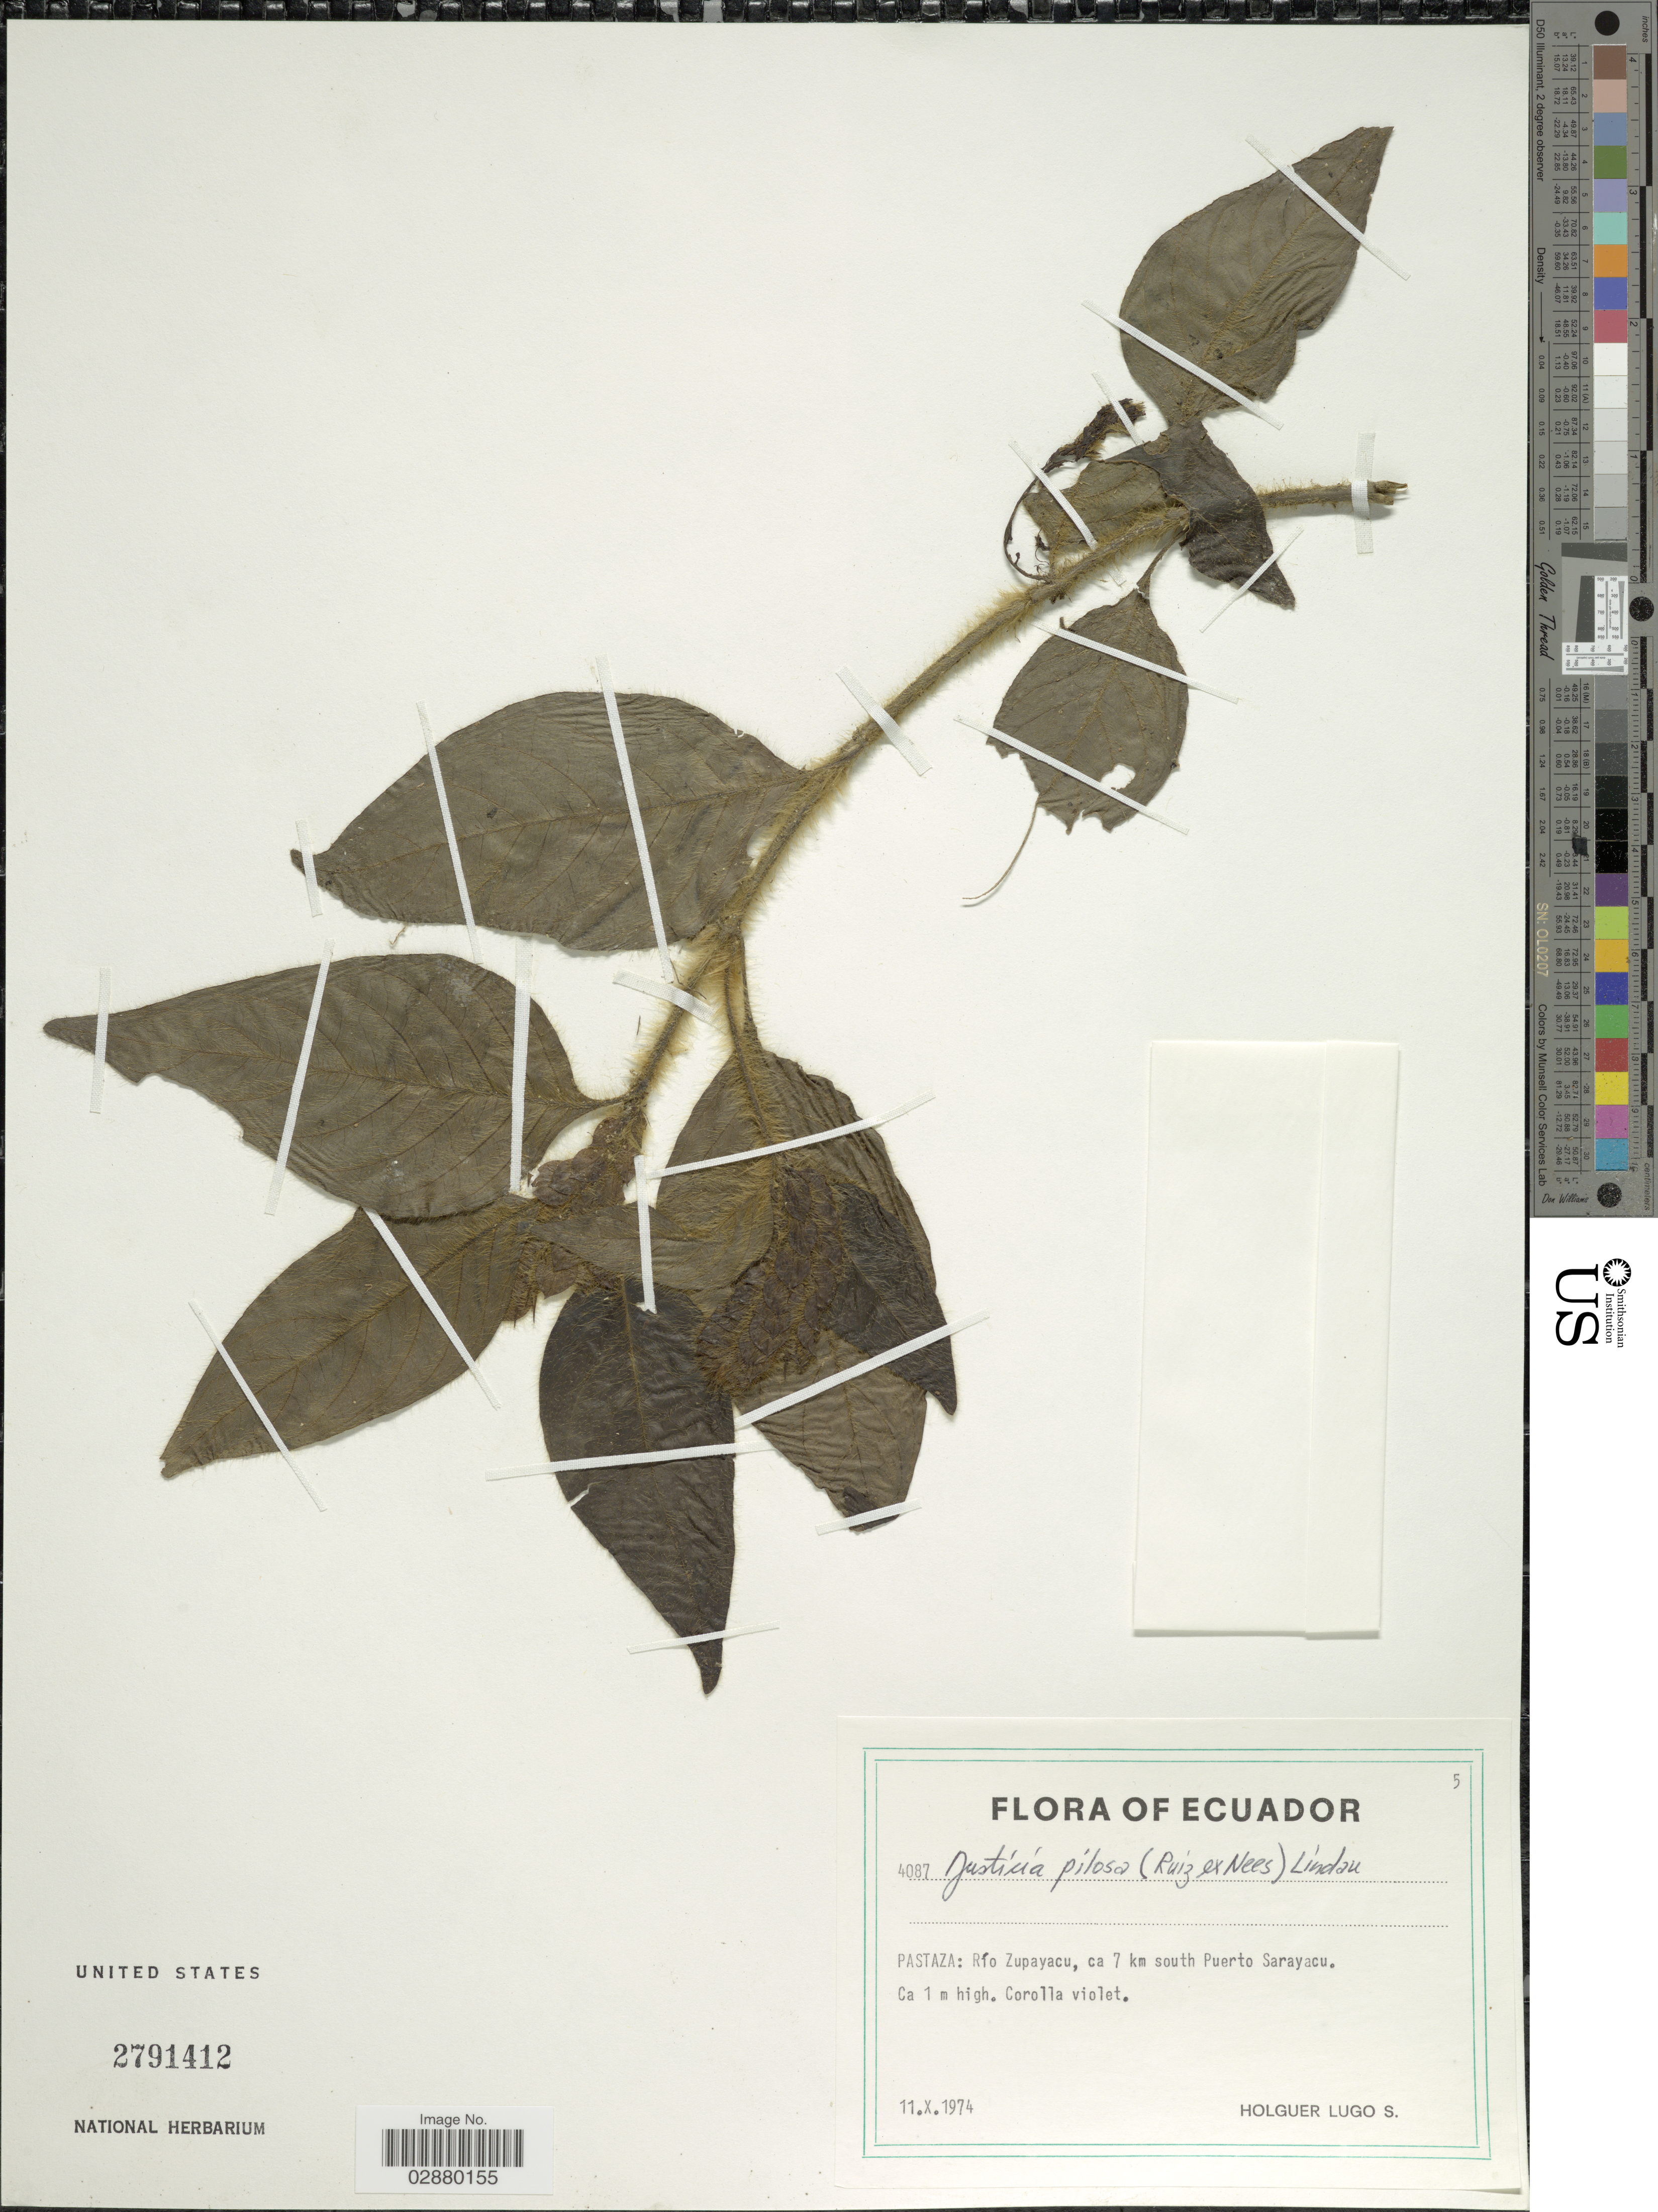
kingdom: Plantae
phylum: Tracheophyta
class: Magnoliopsida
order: Lamiales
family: Acanthaceae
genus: Justicia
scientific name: Justicia pilosa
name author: (Ruiz ex Nees) Lindau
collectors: H. Lugo S.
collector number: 4087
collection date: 1974-10-11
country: Ecuador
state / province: Pastaza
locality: Río Zupayacu, ca 7 km south Puerto Sarayacu.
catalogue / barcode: US 2791412